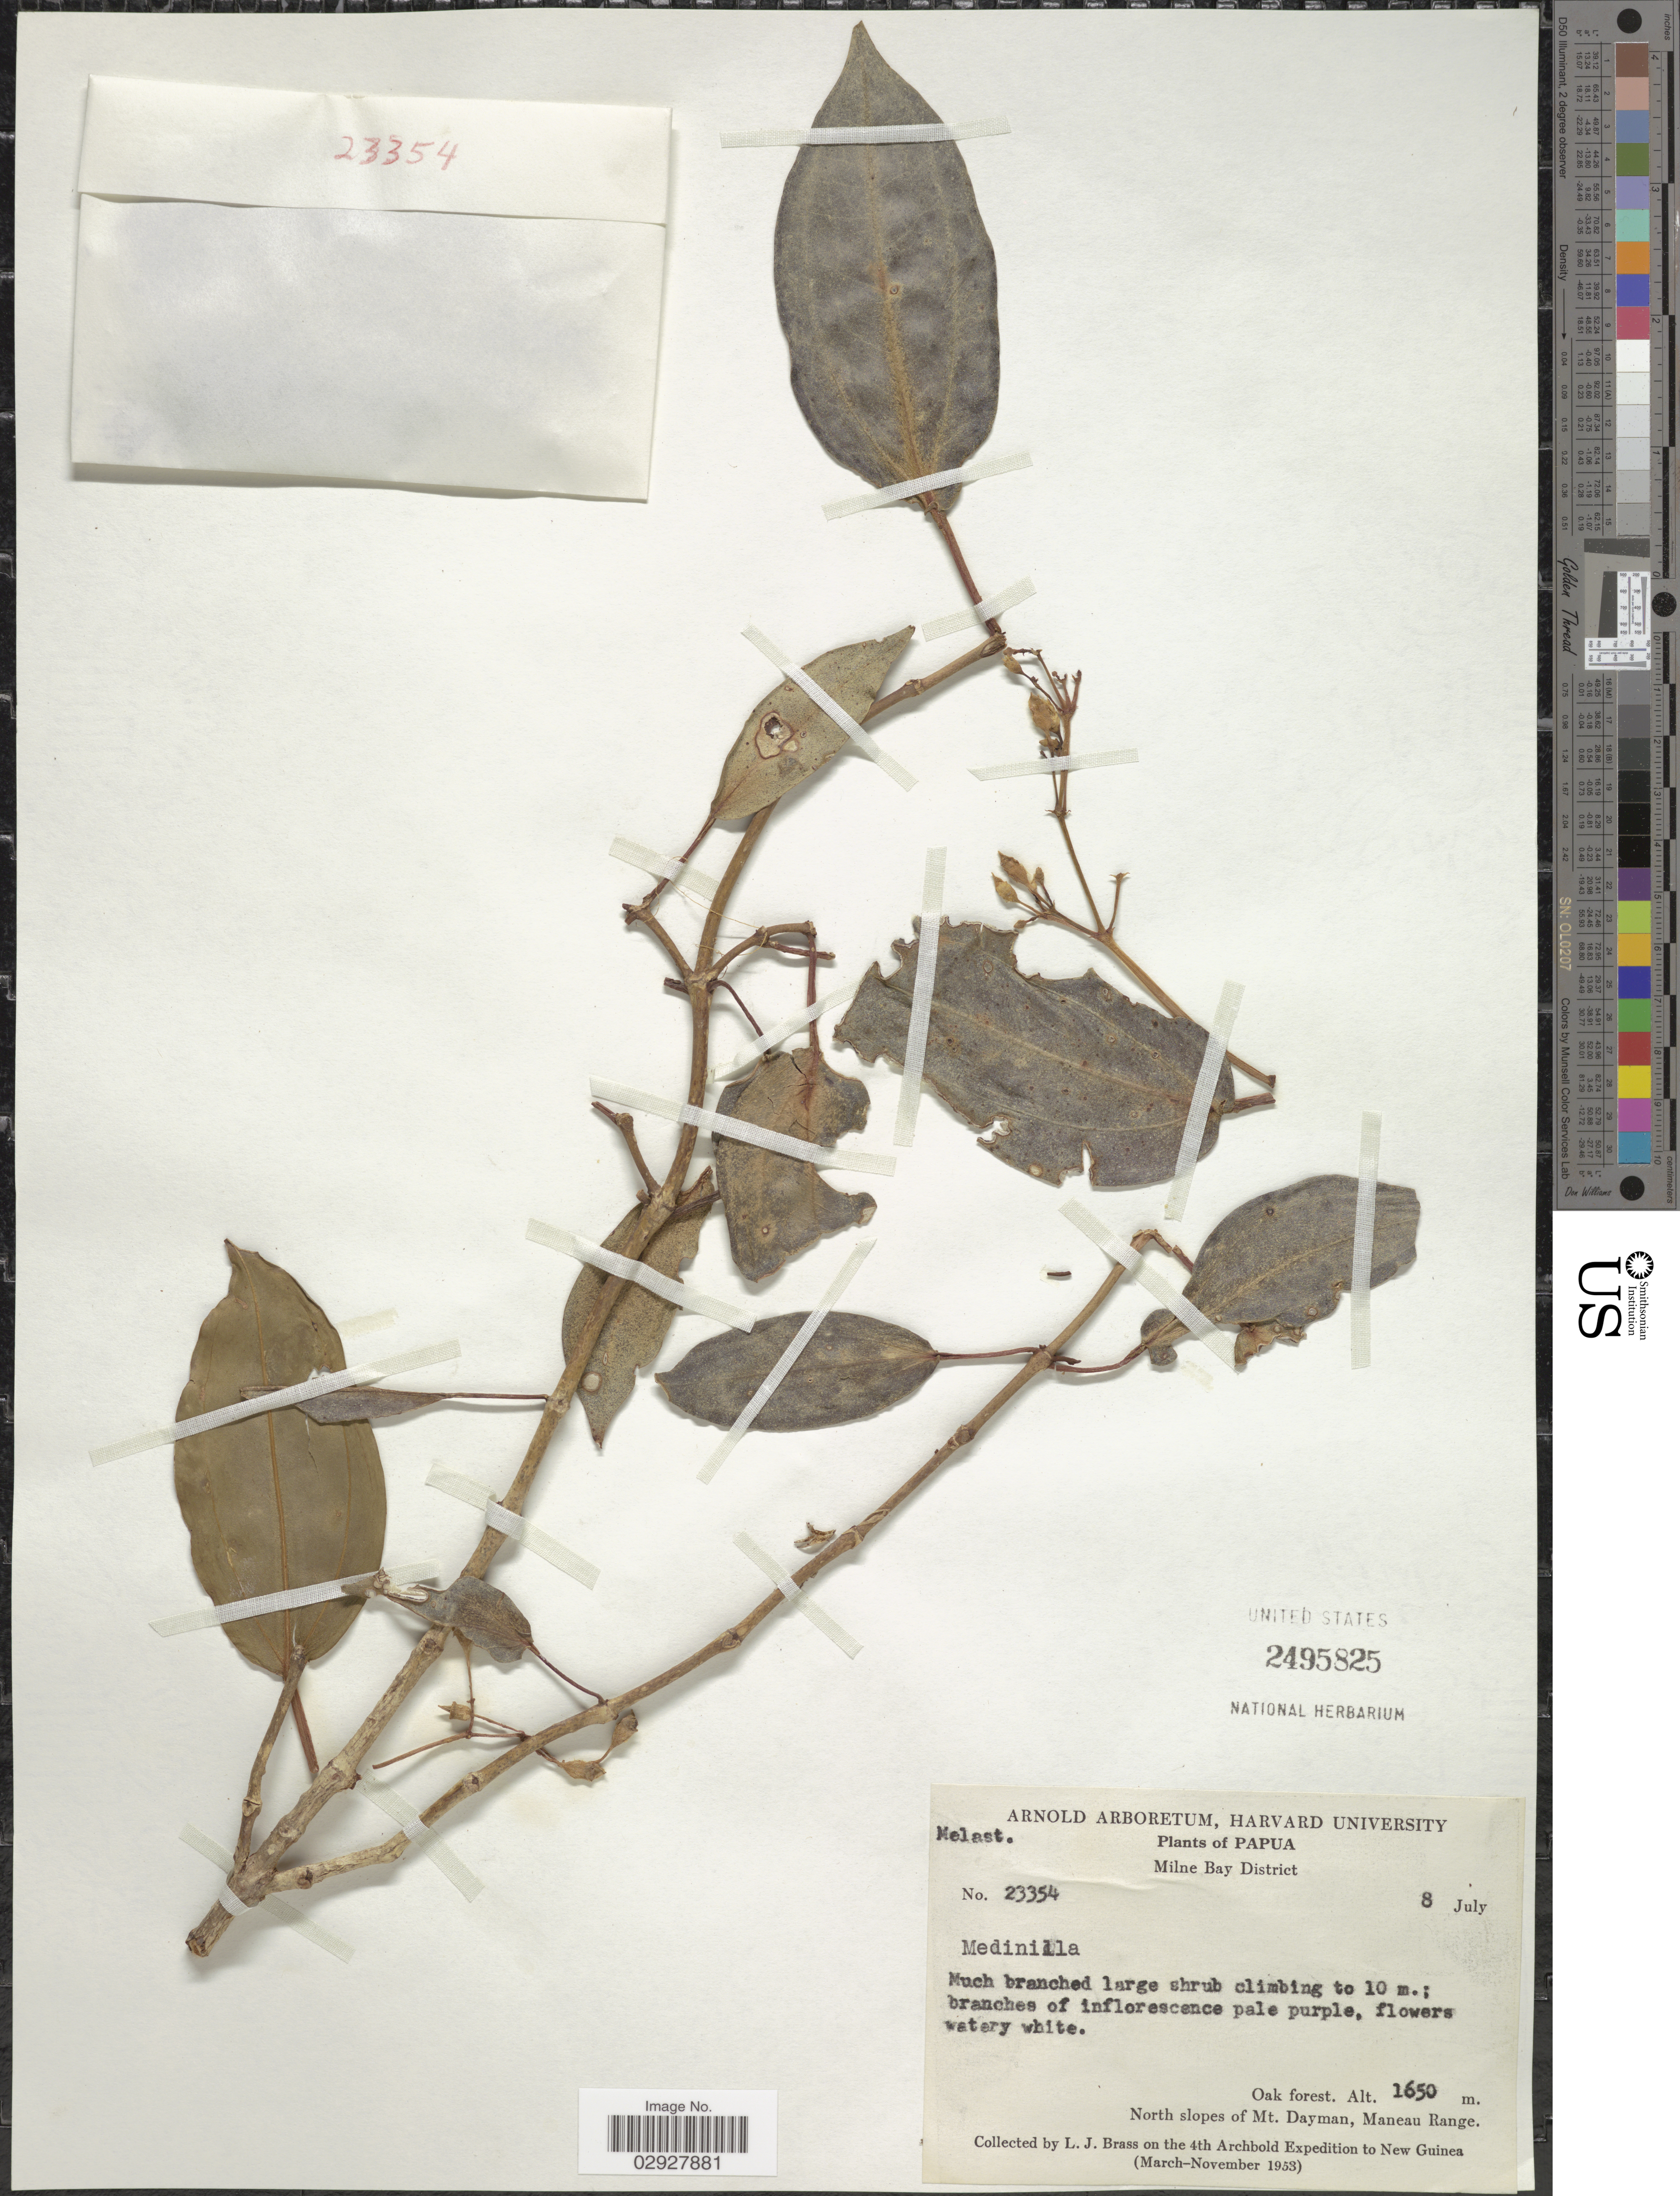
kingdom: Plantae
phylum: Tracheophyta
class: Magnoliopsida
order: Myrtales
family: Melastomataceae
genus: Medinilla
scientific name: Medinilla sp.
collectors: L. J. Brass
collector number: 23354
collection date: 1953-07-08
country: Papua New Guinea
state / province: Milne Bay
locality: Papua, Milne Bay District, North slopes of Mt. Dayman, Maneau Range, New Guinea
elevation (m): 1650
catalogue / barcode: US 2495825